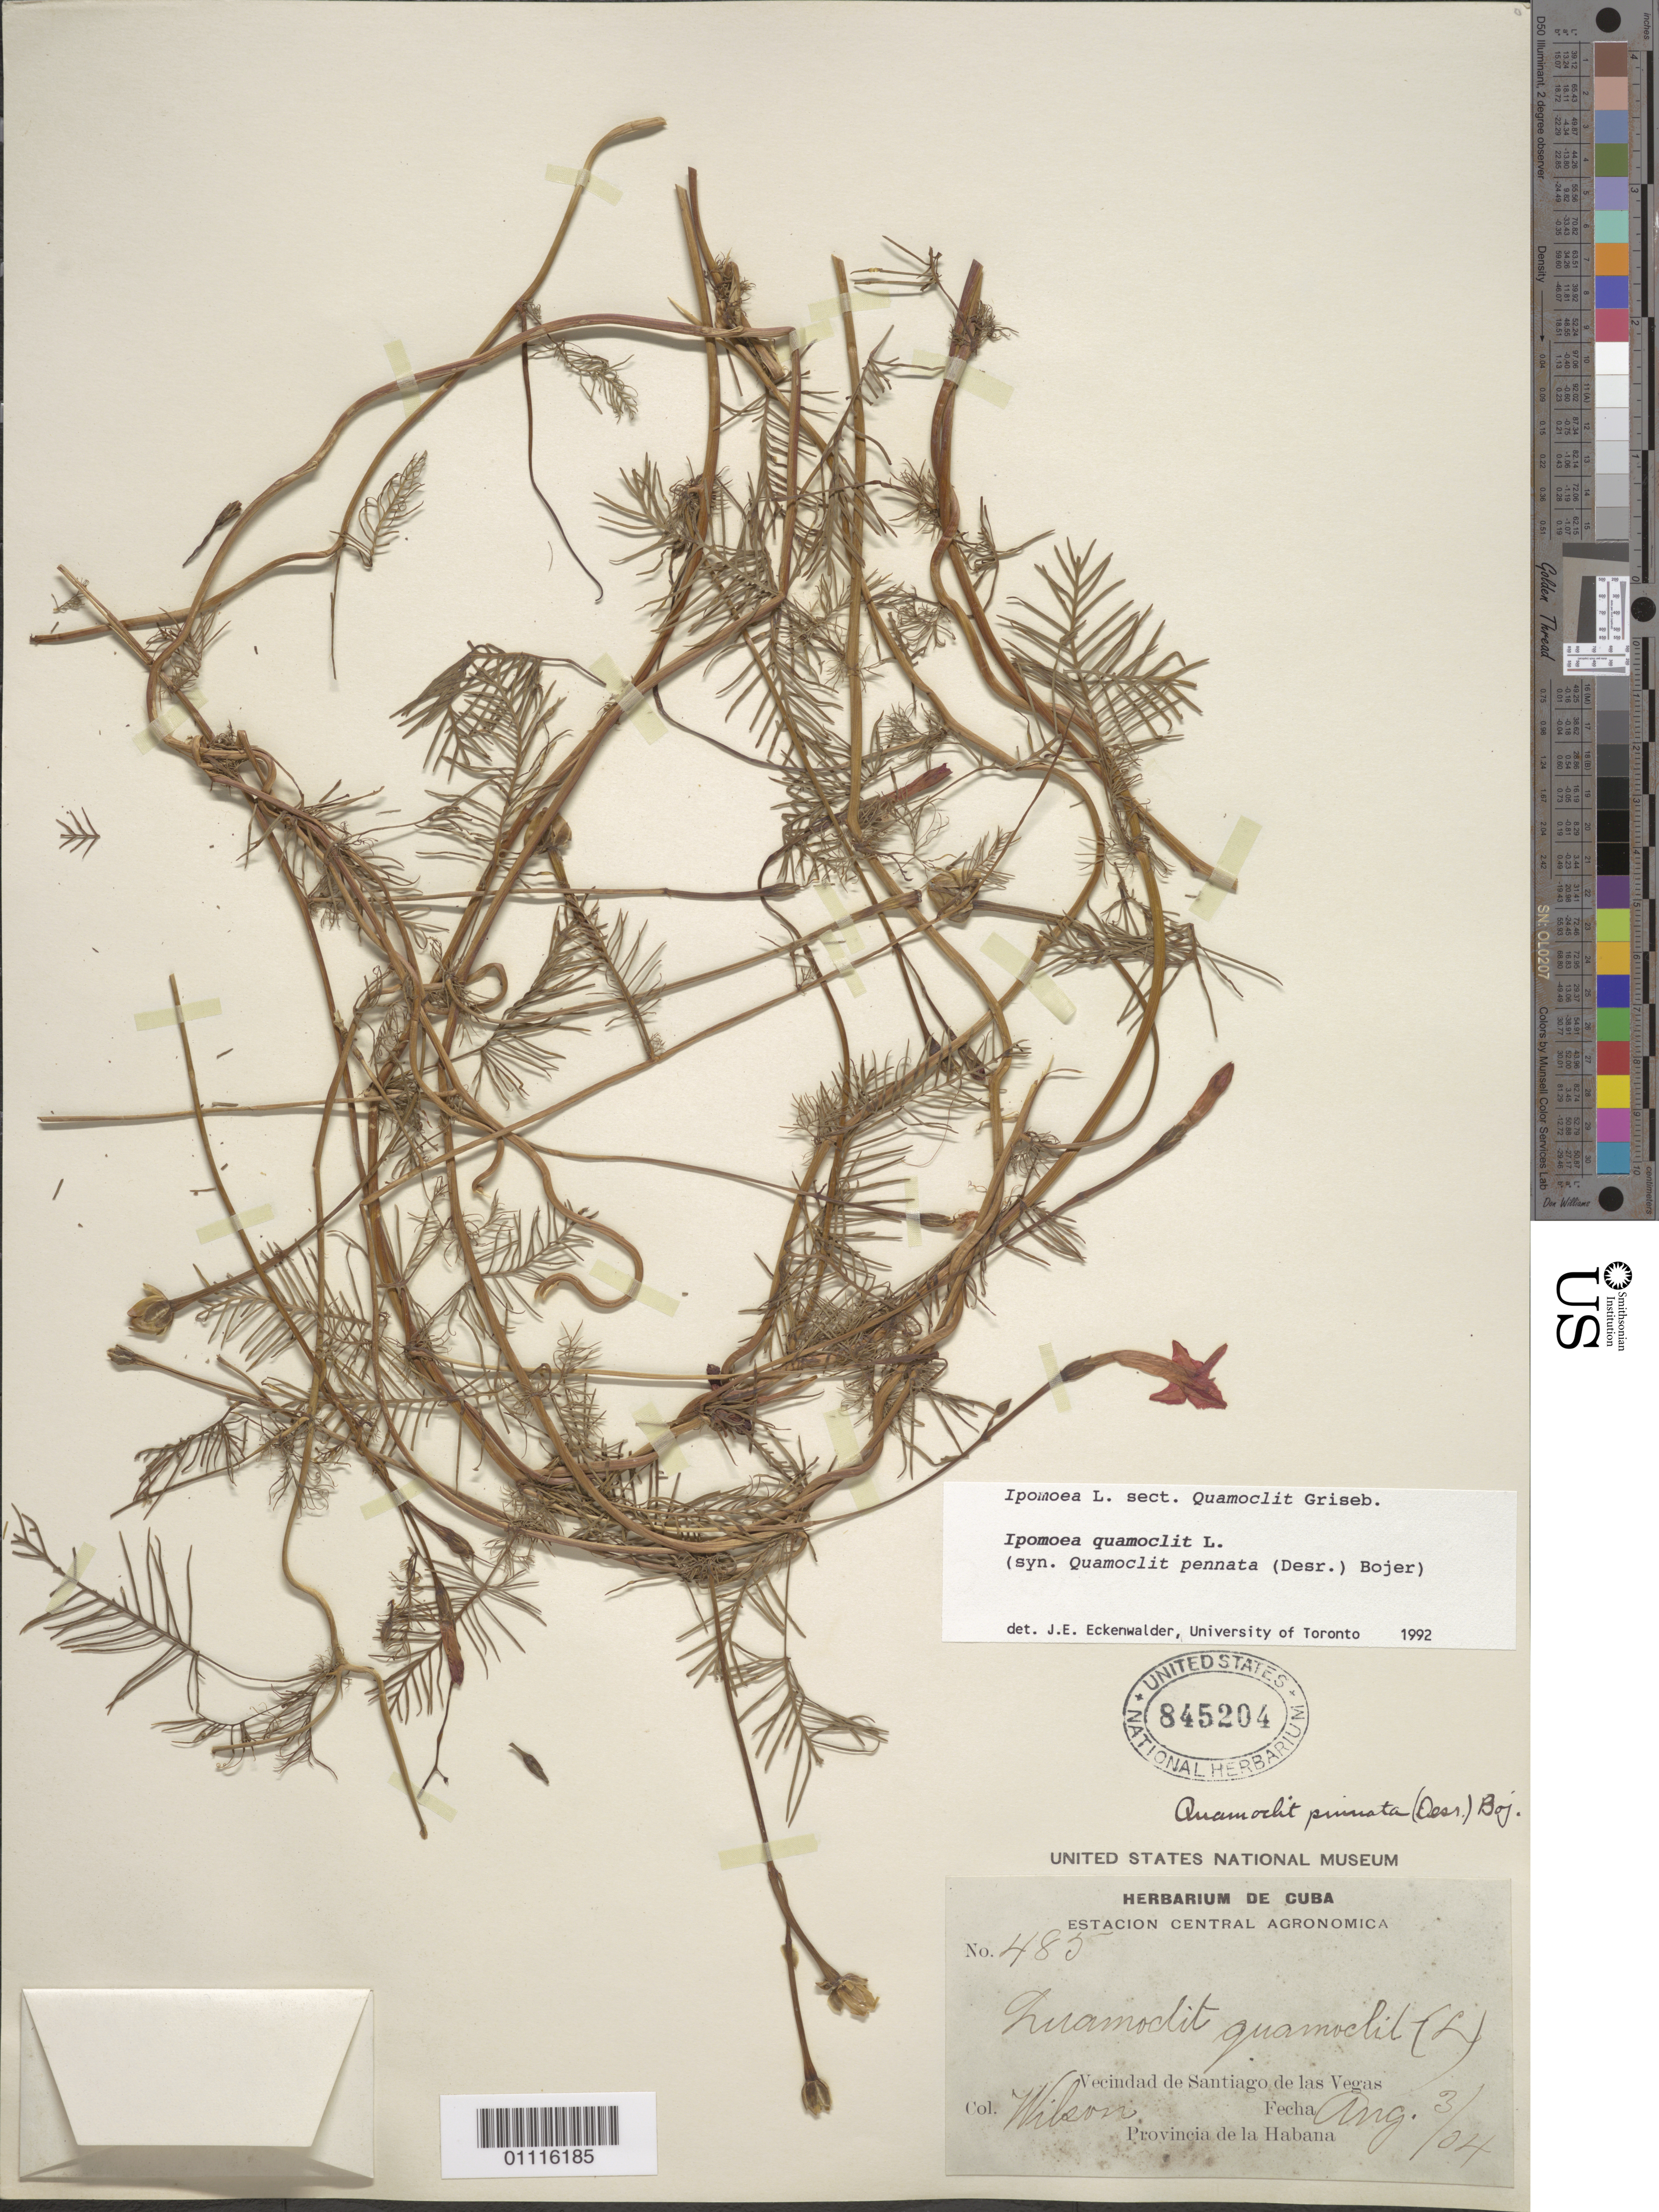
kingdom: Plantae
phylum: Tracheophyta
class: Magnoliopsida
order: Solanales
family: Convolvulaceae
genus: Ipomoea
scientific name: Ipomoea quamoclit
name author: L.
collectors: -- Wilson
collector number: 485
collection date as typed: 03 Aug 1904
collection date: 1904-08-03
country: Cuba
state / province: La Habana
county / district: Municipio Boyeros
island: Cuba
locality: Santiago de las Vegas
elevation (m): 97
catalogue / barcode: US 845204